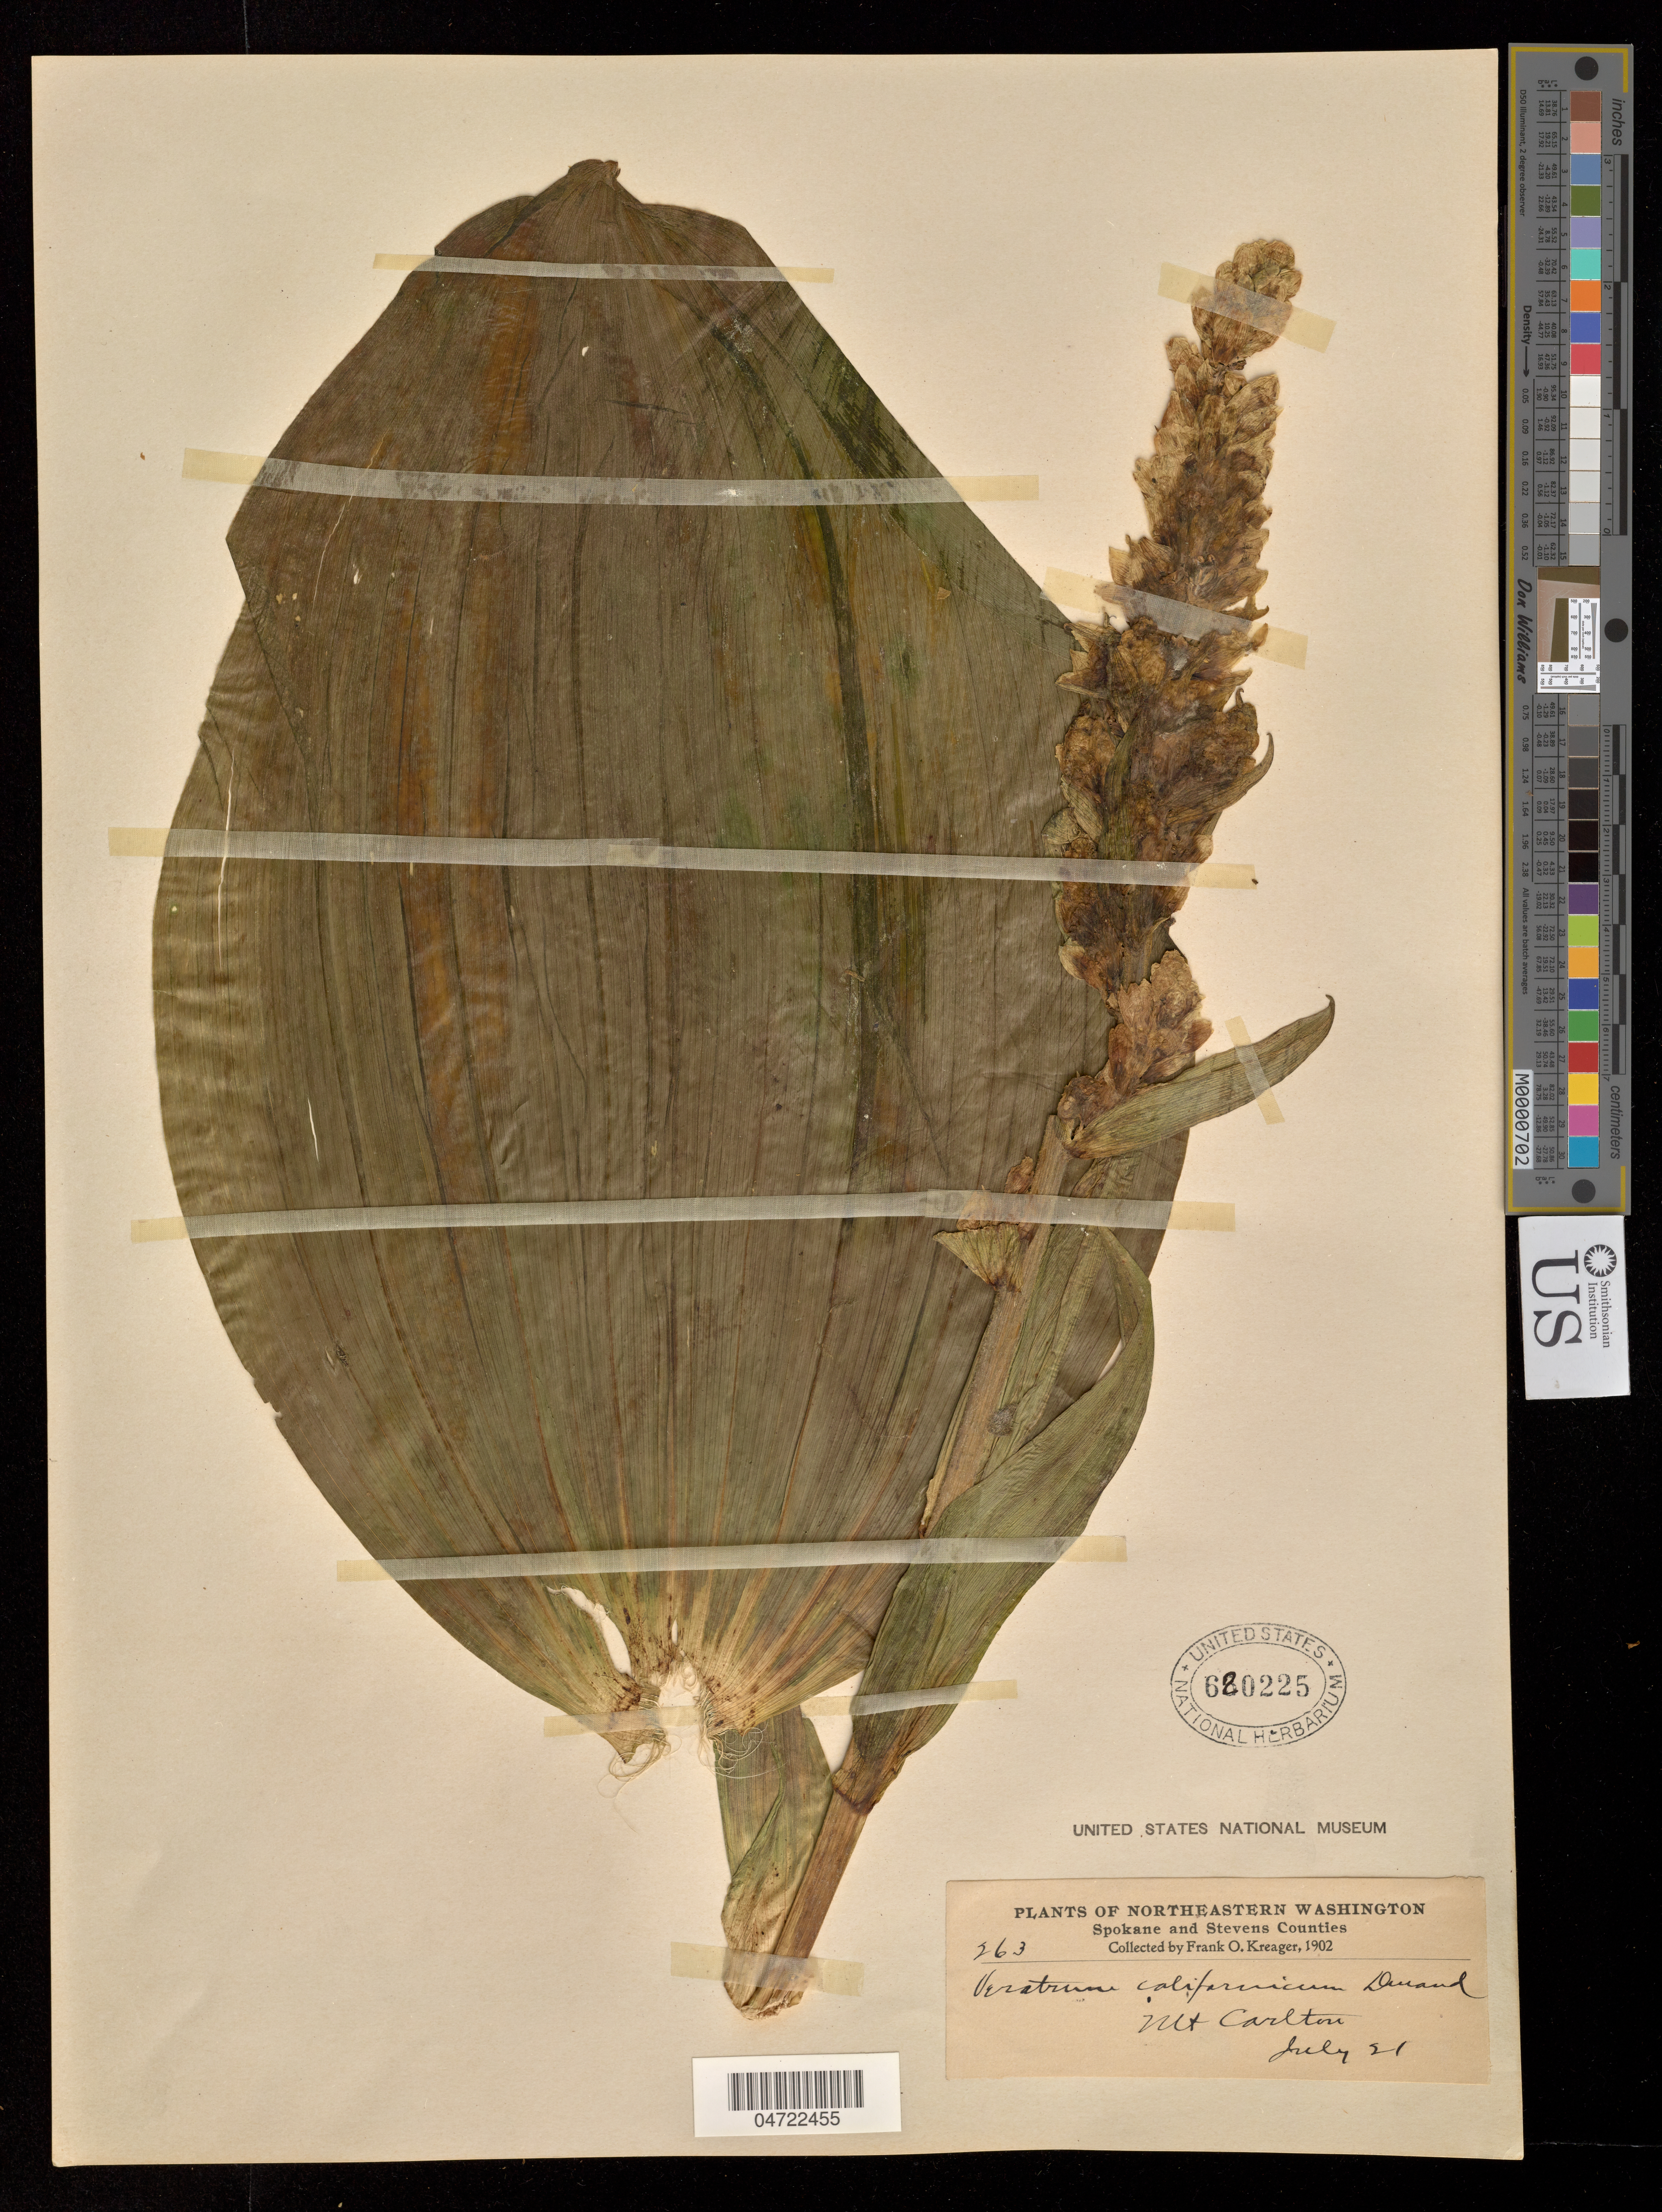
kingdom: Plantae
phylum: Tracheophyta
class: Liliopsida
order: Liliales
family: Melanthiaceae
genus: Veratrum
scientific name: Veratrum californicum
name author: Durand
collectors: F. Kreager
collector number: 263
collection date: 1902-07-21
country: United States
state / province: Washington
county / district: Spokane / Stevens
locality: Spokane and Stevens counties. Mt. Carleton.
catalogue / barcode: US 620225